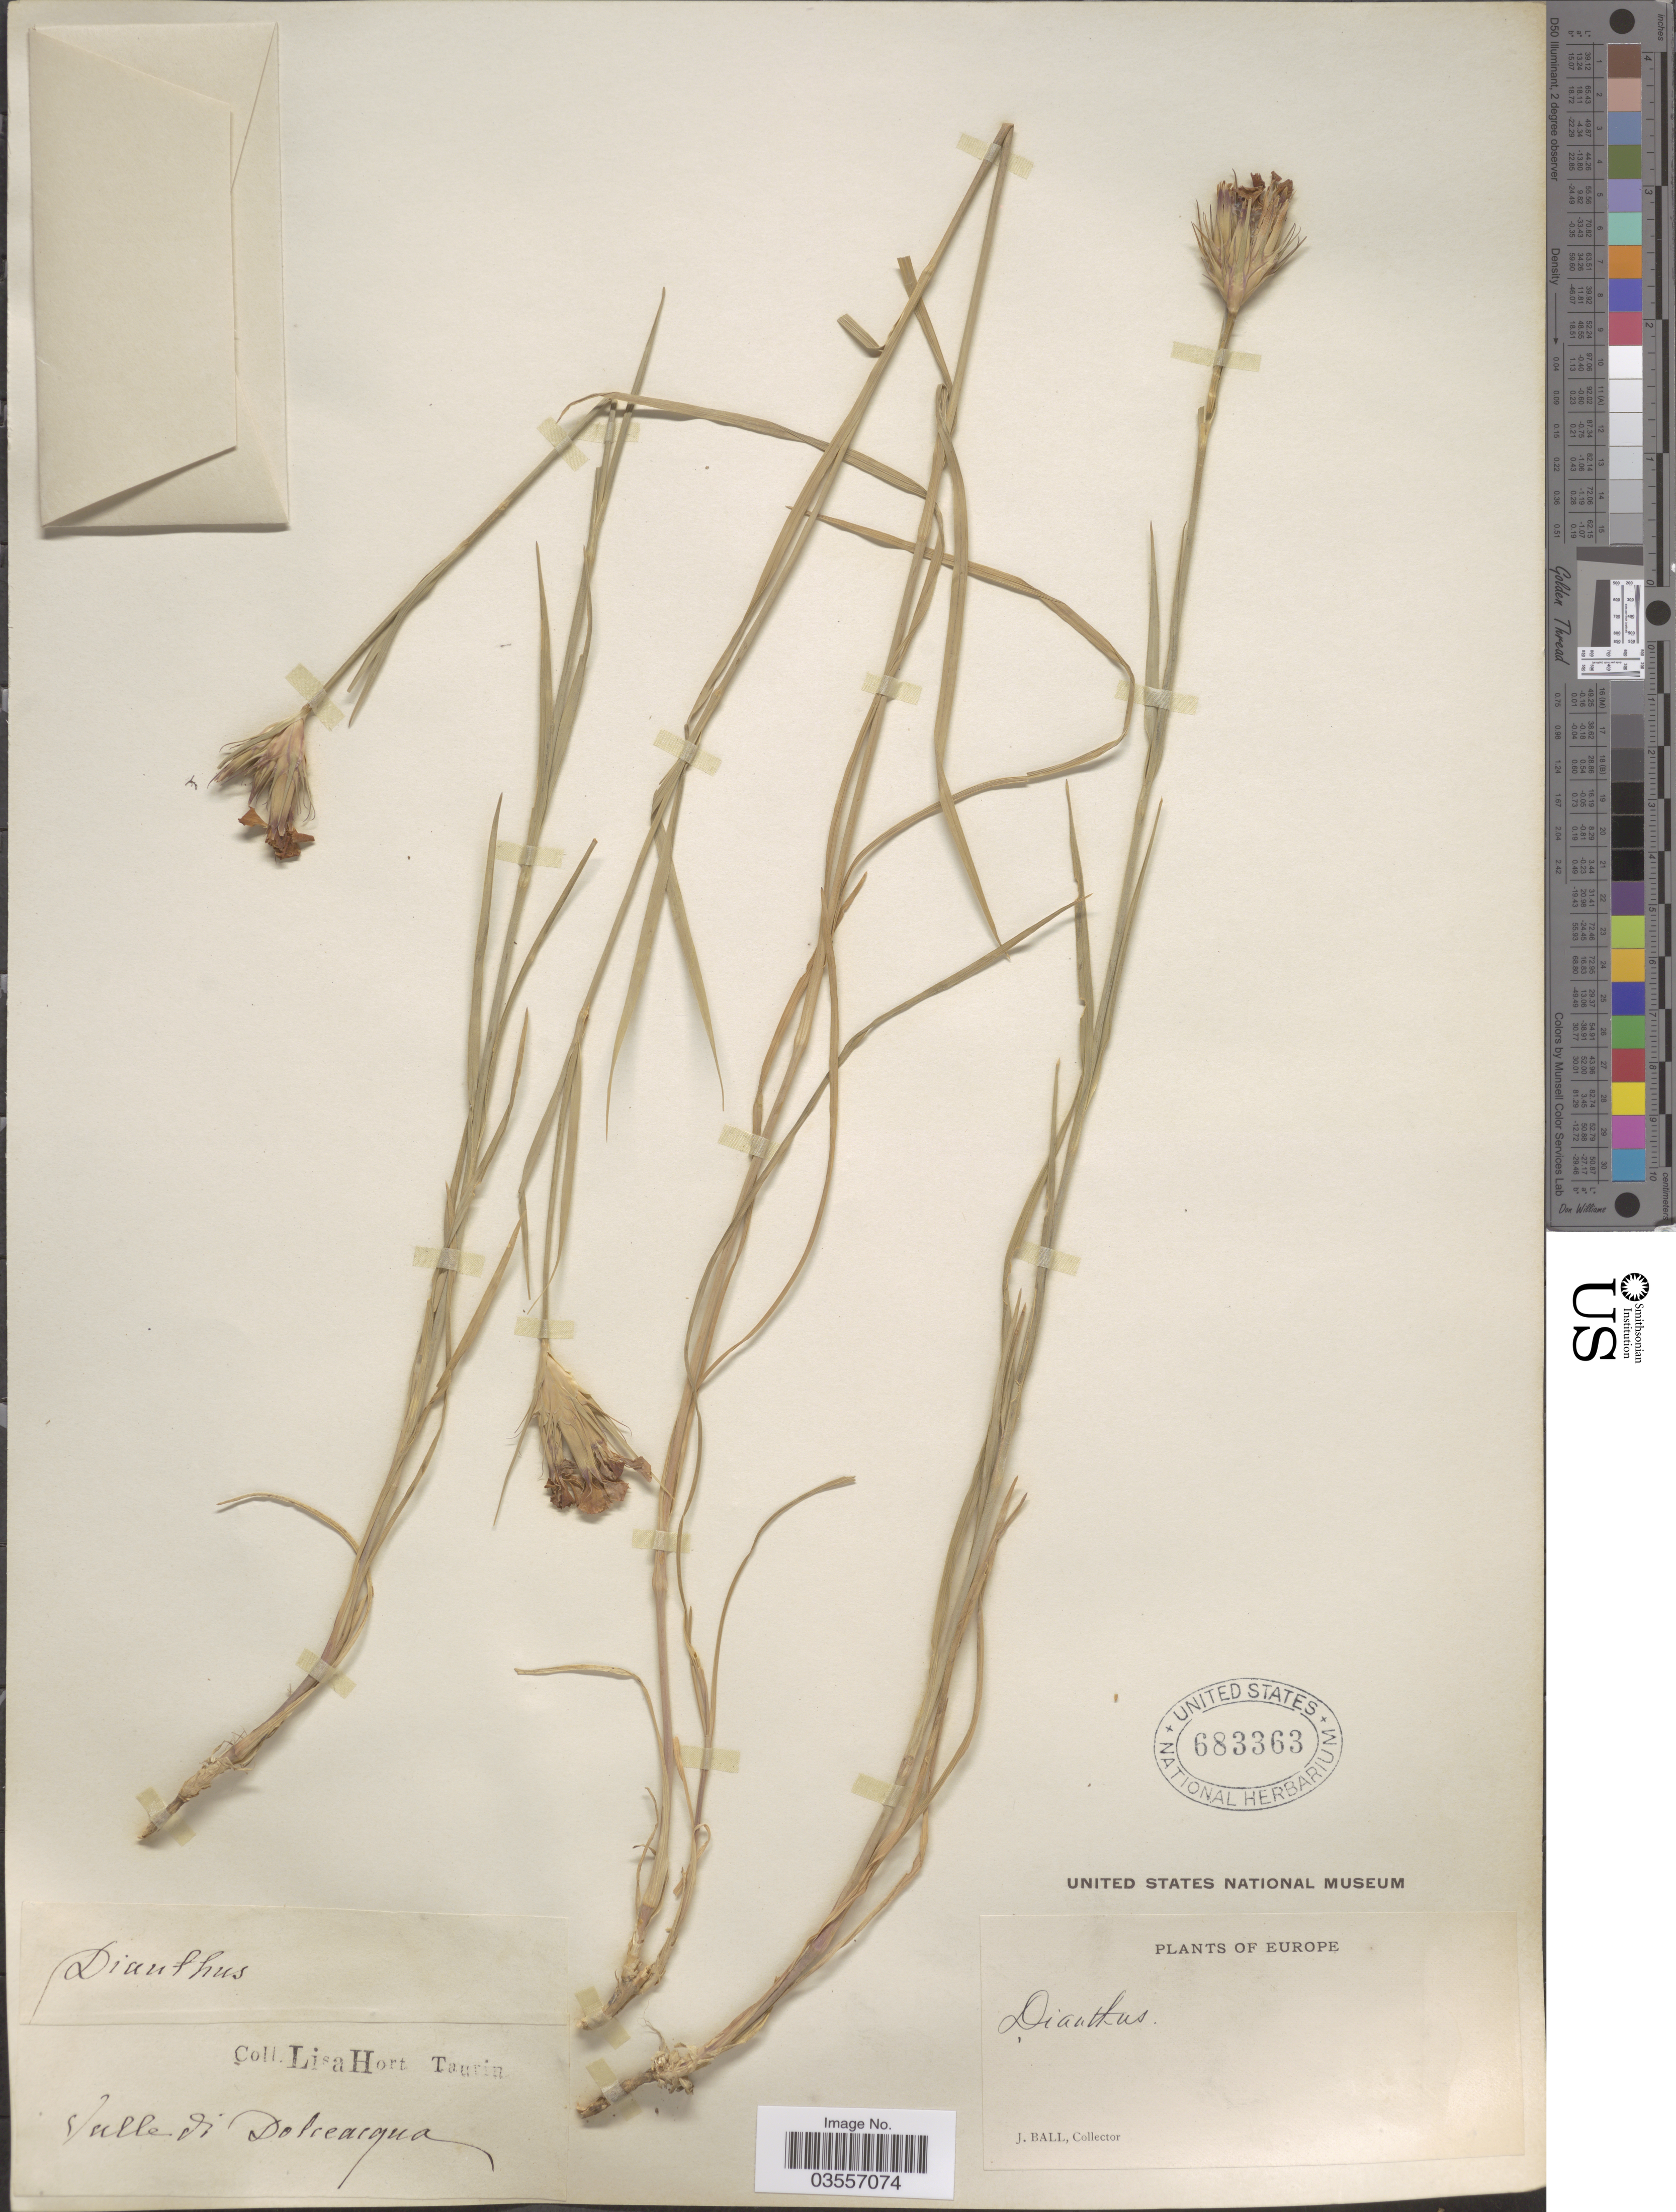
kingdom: Plantae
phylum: Tracheophyta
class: Magnoliopsida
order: Caryophyllales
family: Caryophyllaceae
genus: Dianthus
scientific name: Dianthus sp.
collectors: J. Ball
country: Italy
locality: Valle di Dolceacqua. Europe.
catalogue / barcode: US 683363